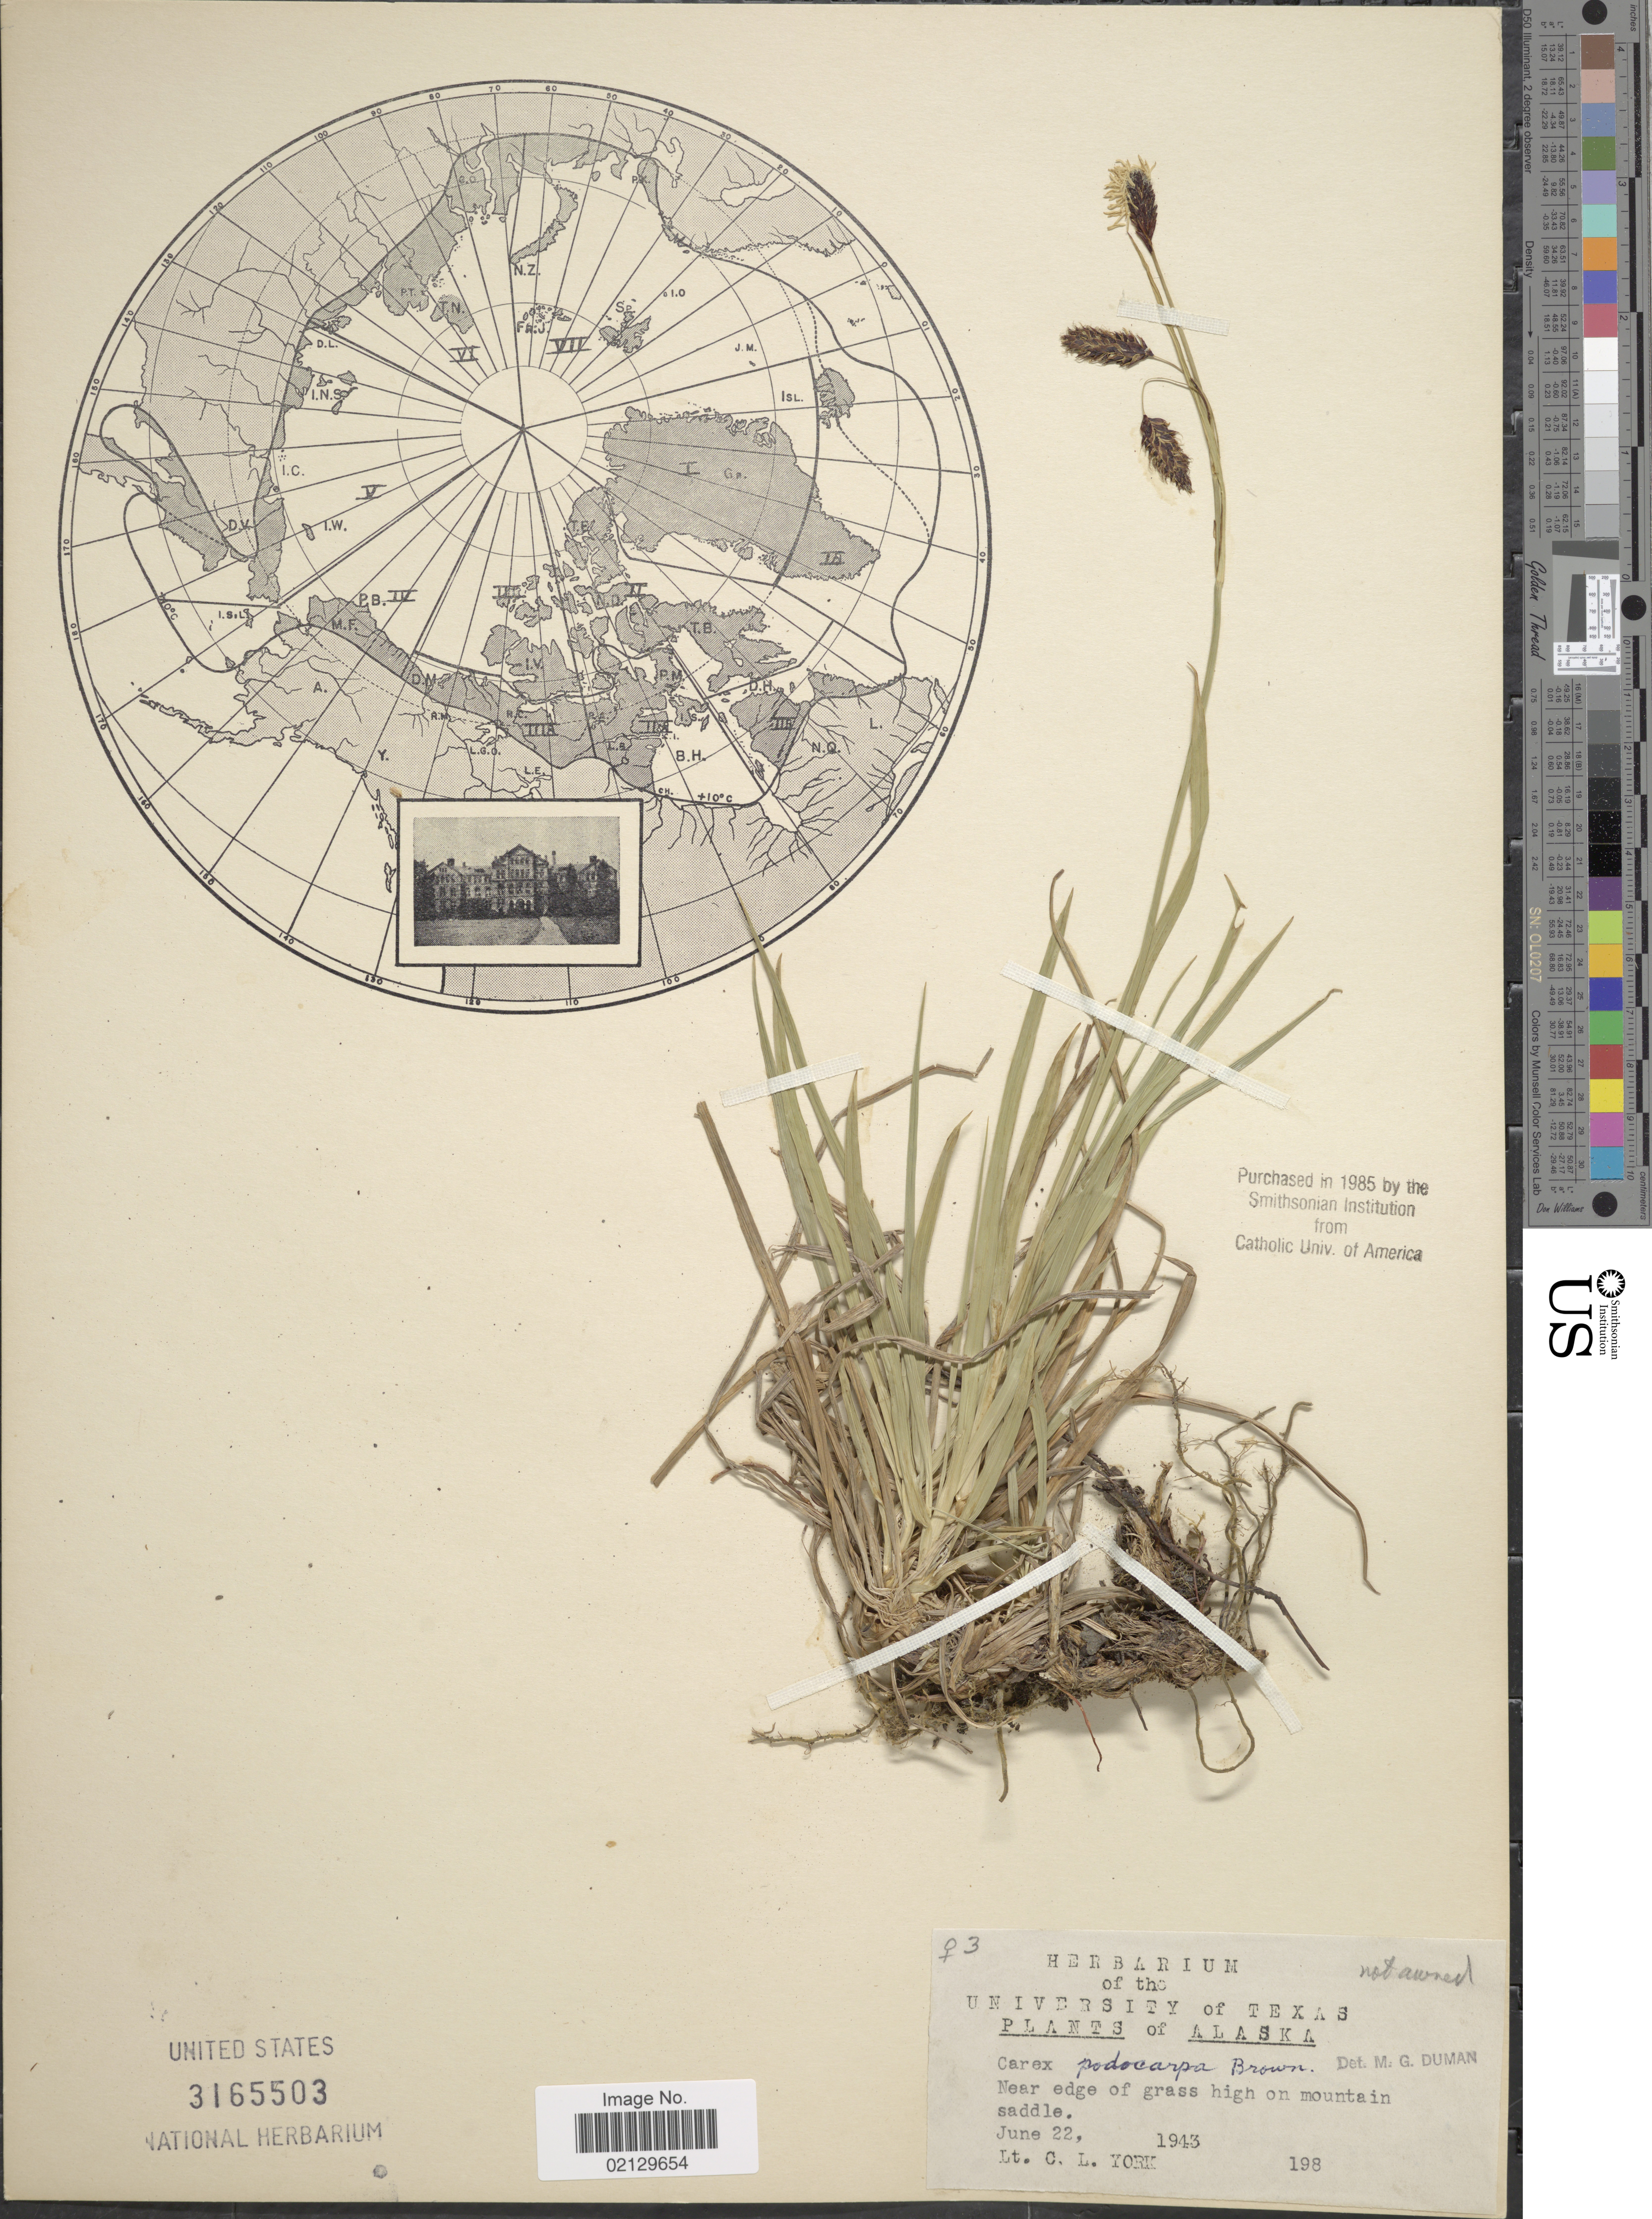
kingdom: Plantae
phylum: Tracheophyta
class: Liliopsida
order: Poales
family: Cyperaceae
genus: Carex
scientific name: Carex podocarpa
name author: R. Br.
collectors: C. L. York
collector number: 198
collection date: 1943-06-22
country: United States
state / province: Alaska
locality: Near edge of grass high of mountain saddle.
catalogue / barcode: US 3165503